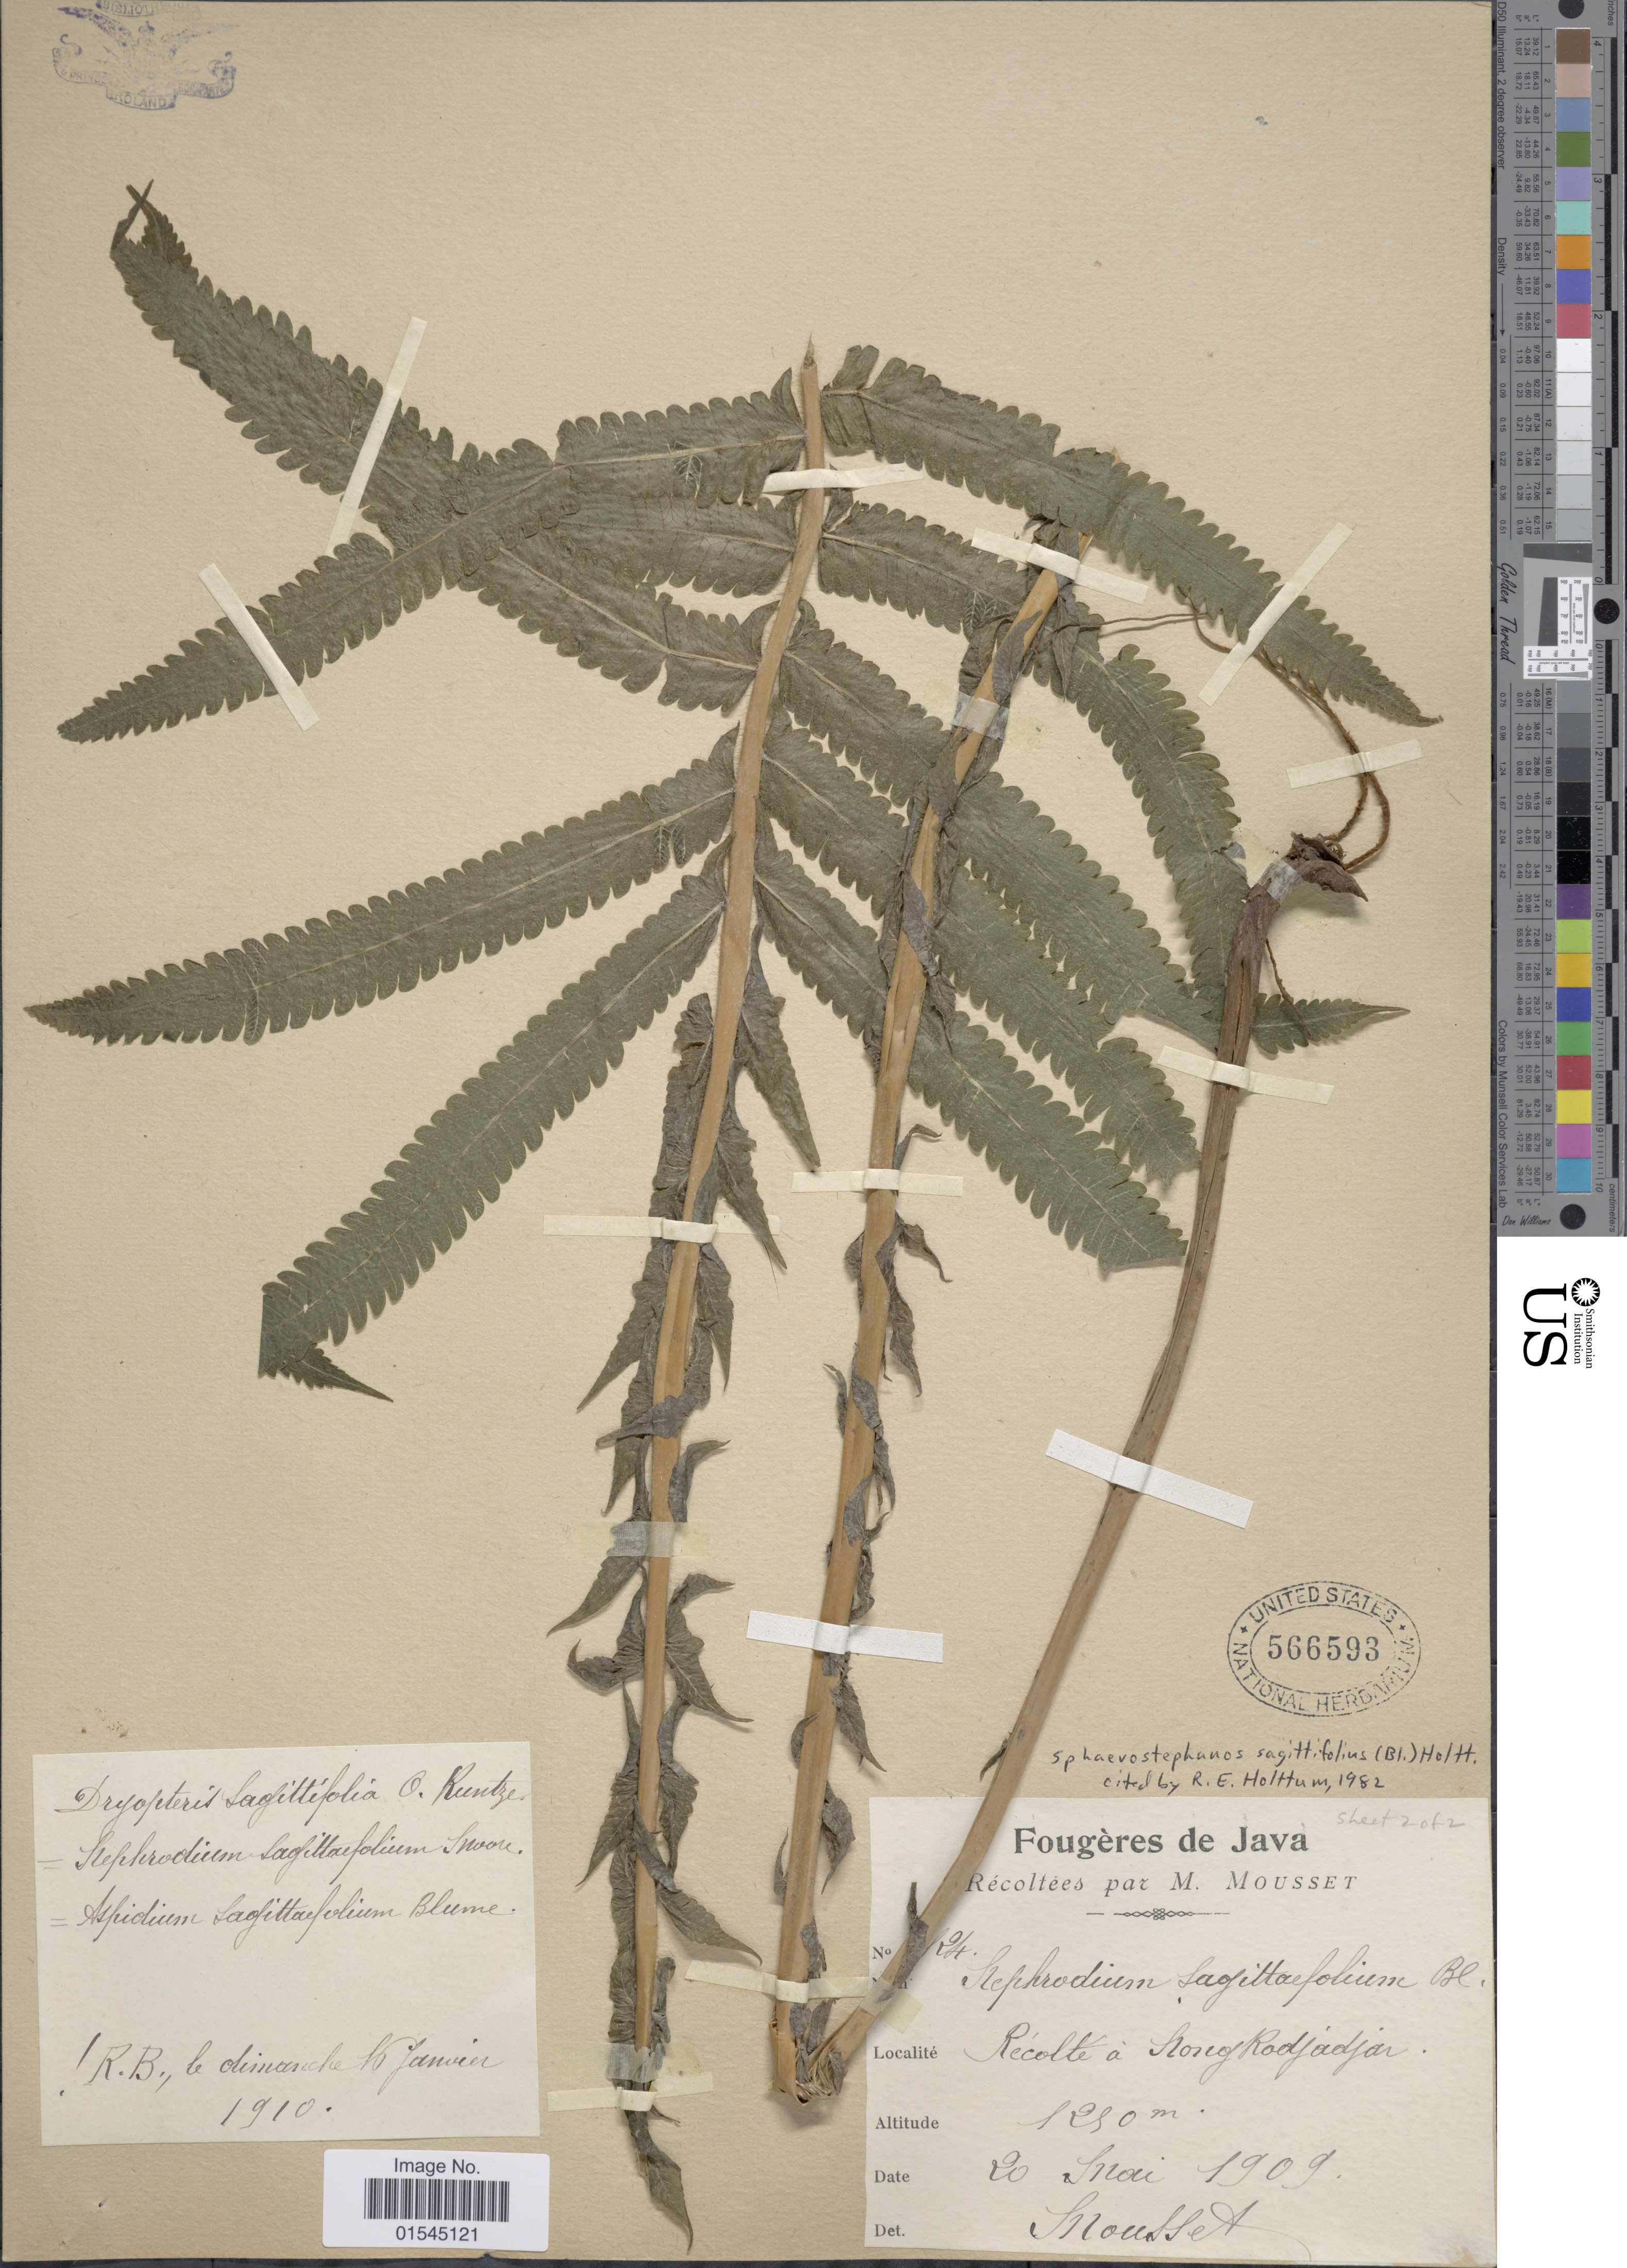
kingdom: Plantae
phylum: Tracheophyta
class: Polypodiopsida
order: Polypodiales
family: Thelypteridaceae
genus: Sphaerostephanos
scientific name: Sphaerostephanos sagittifolius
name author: (Blume) Holttum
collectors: Mousset, --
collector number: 124*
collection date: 1909-05-20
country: Indonesia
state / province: Java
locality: Récolté à Kong Rodjadjoer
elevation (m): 1250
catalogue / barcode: US 566593